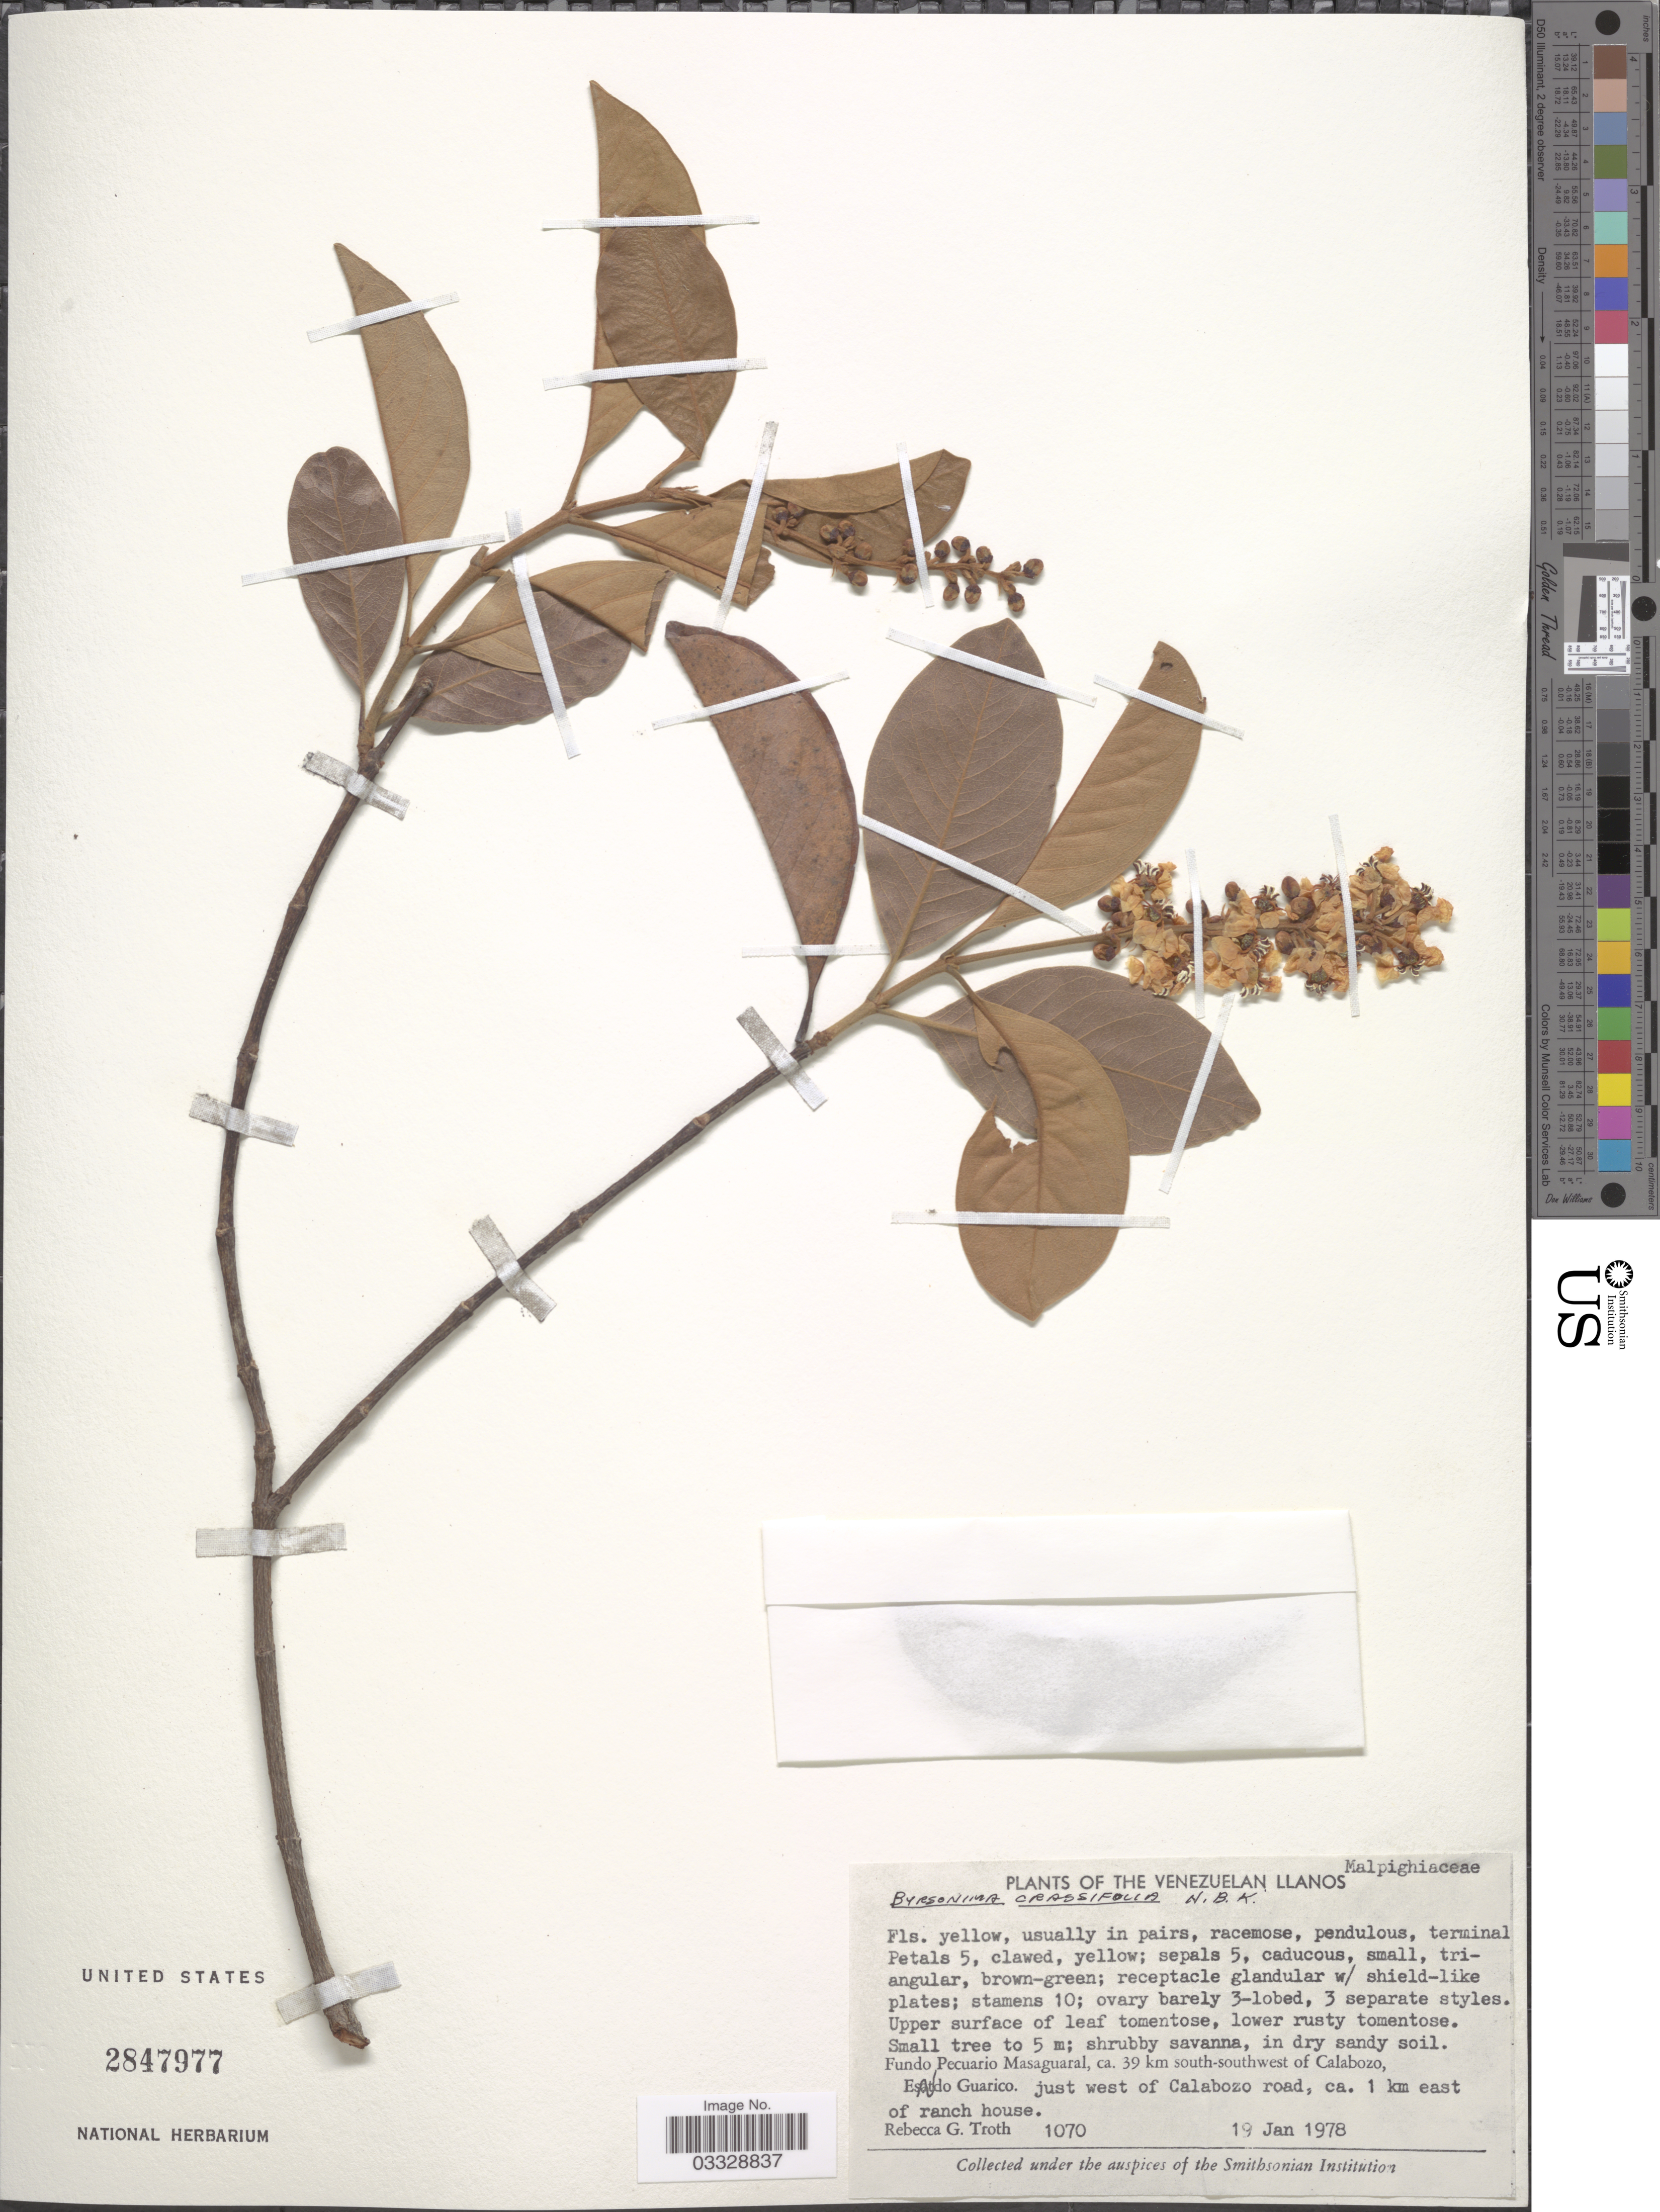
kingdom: Plantae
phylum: Tracheophyta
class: Magnoliopsida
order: Malpighiales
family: Malpighiaceae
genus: Byrsonima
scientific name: Byrsonima crassifolia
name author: (L.) Kunth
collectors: R. Troth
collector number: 1070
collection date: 1978-01-19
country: Venezuela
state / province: Guárico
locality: Venezuelan Llanos. Fundo Pecuario Masaguaral, ca. 39 km south-southwest of Calabozo, just west of Calabozo road, ca. 1 km east of ranch house.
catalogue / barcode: US 2847977